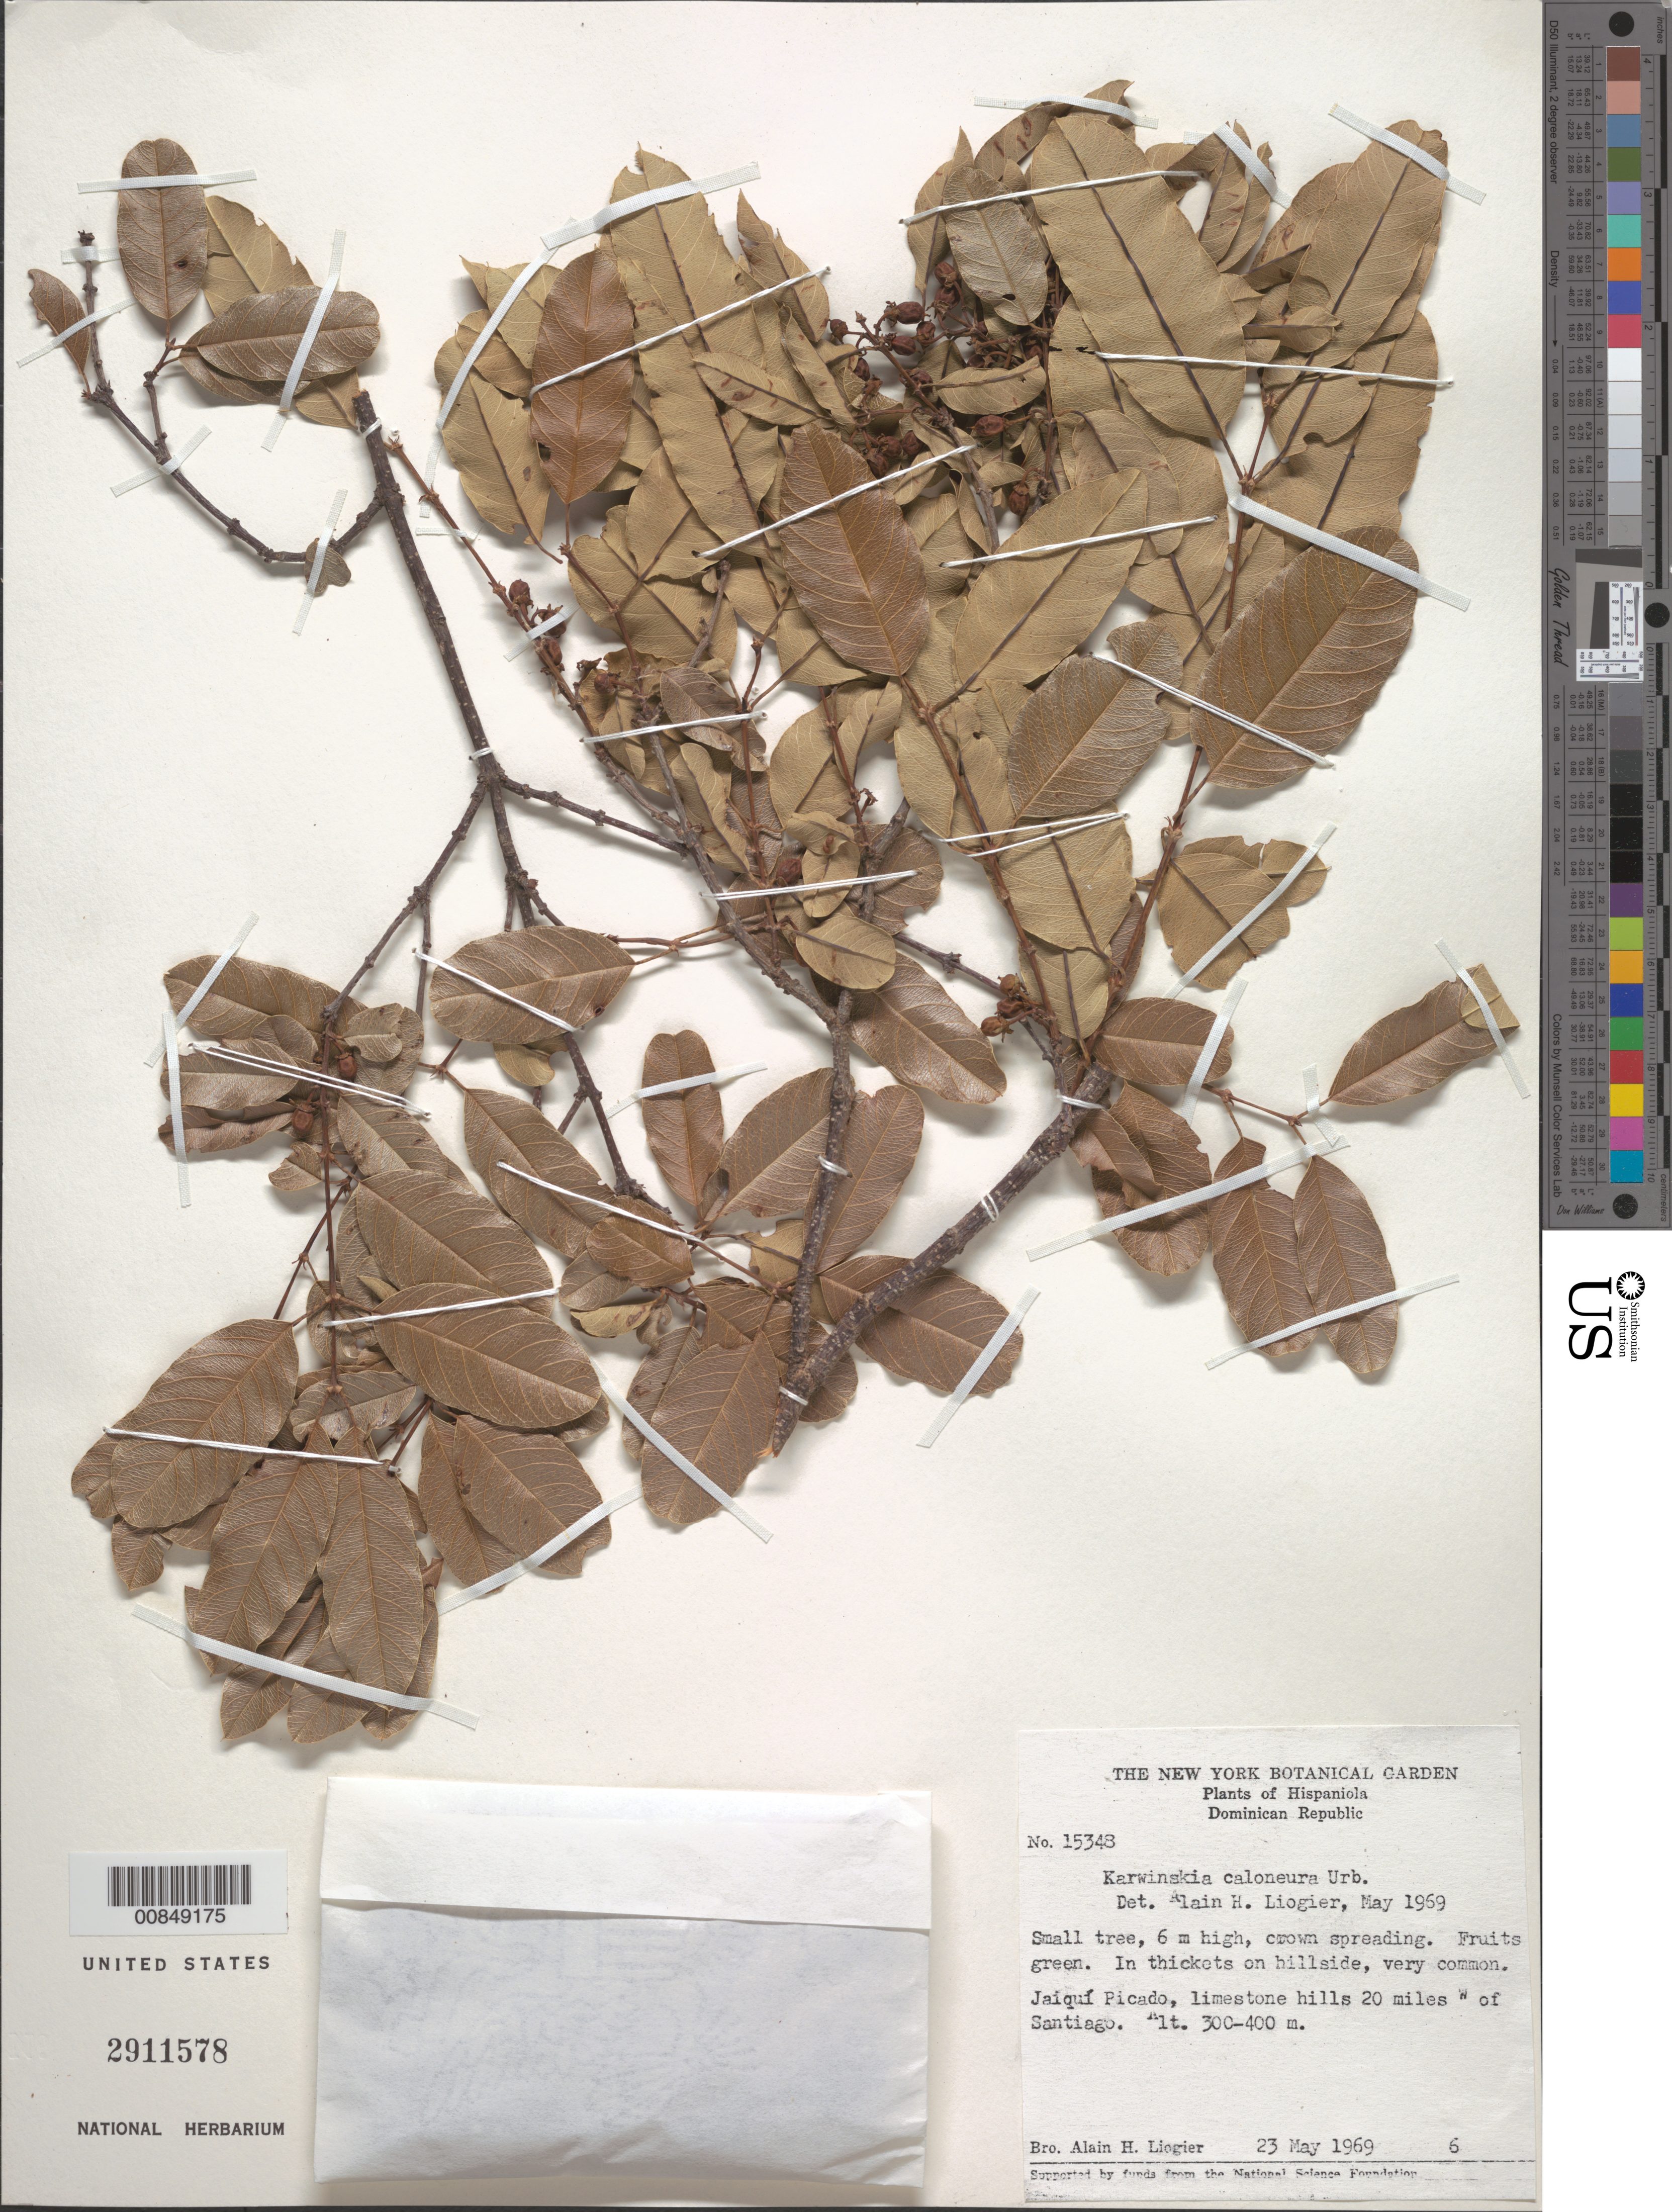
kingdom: Plantae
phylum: Tracheophyta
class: Magnoliopsida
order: Rosales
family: Rhamnaceae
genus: Karwinskia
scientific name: Karwinskia caloneura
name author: Urb.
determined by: Liogier, Alain H.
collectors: A. H. Liogier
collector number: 15348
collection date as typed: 23 May 1969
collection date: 1969-05-23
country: Dominican Republic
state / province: Santiago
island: Hispaniola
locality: Jaiquí Picado, 20 miles W of Santiago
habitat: In thickets on hillside of limestone hills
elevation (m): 300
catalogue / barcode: US 2911578